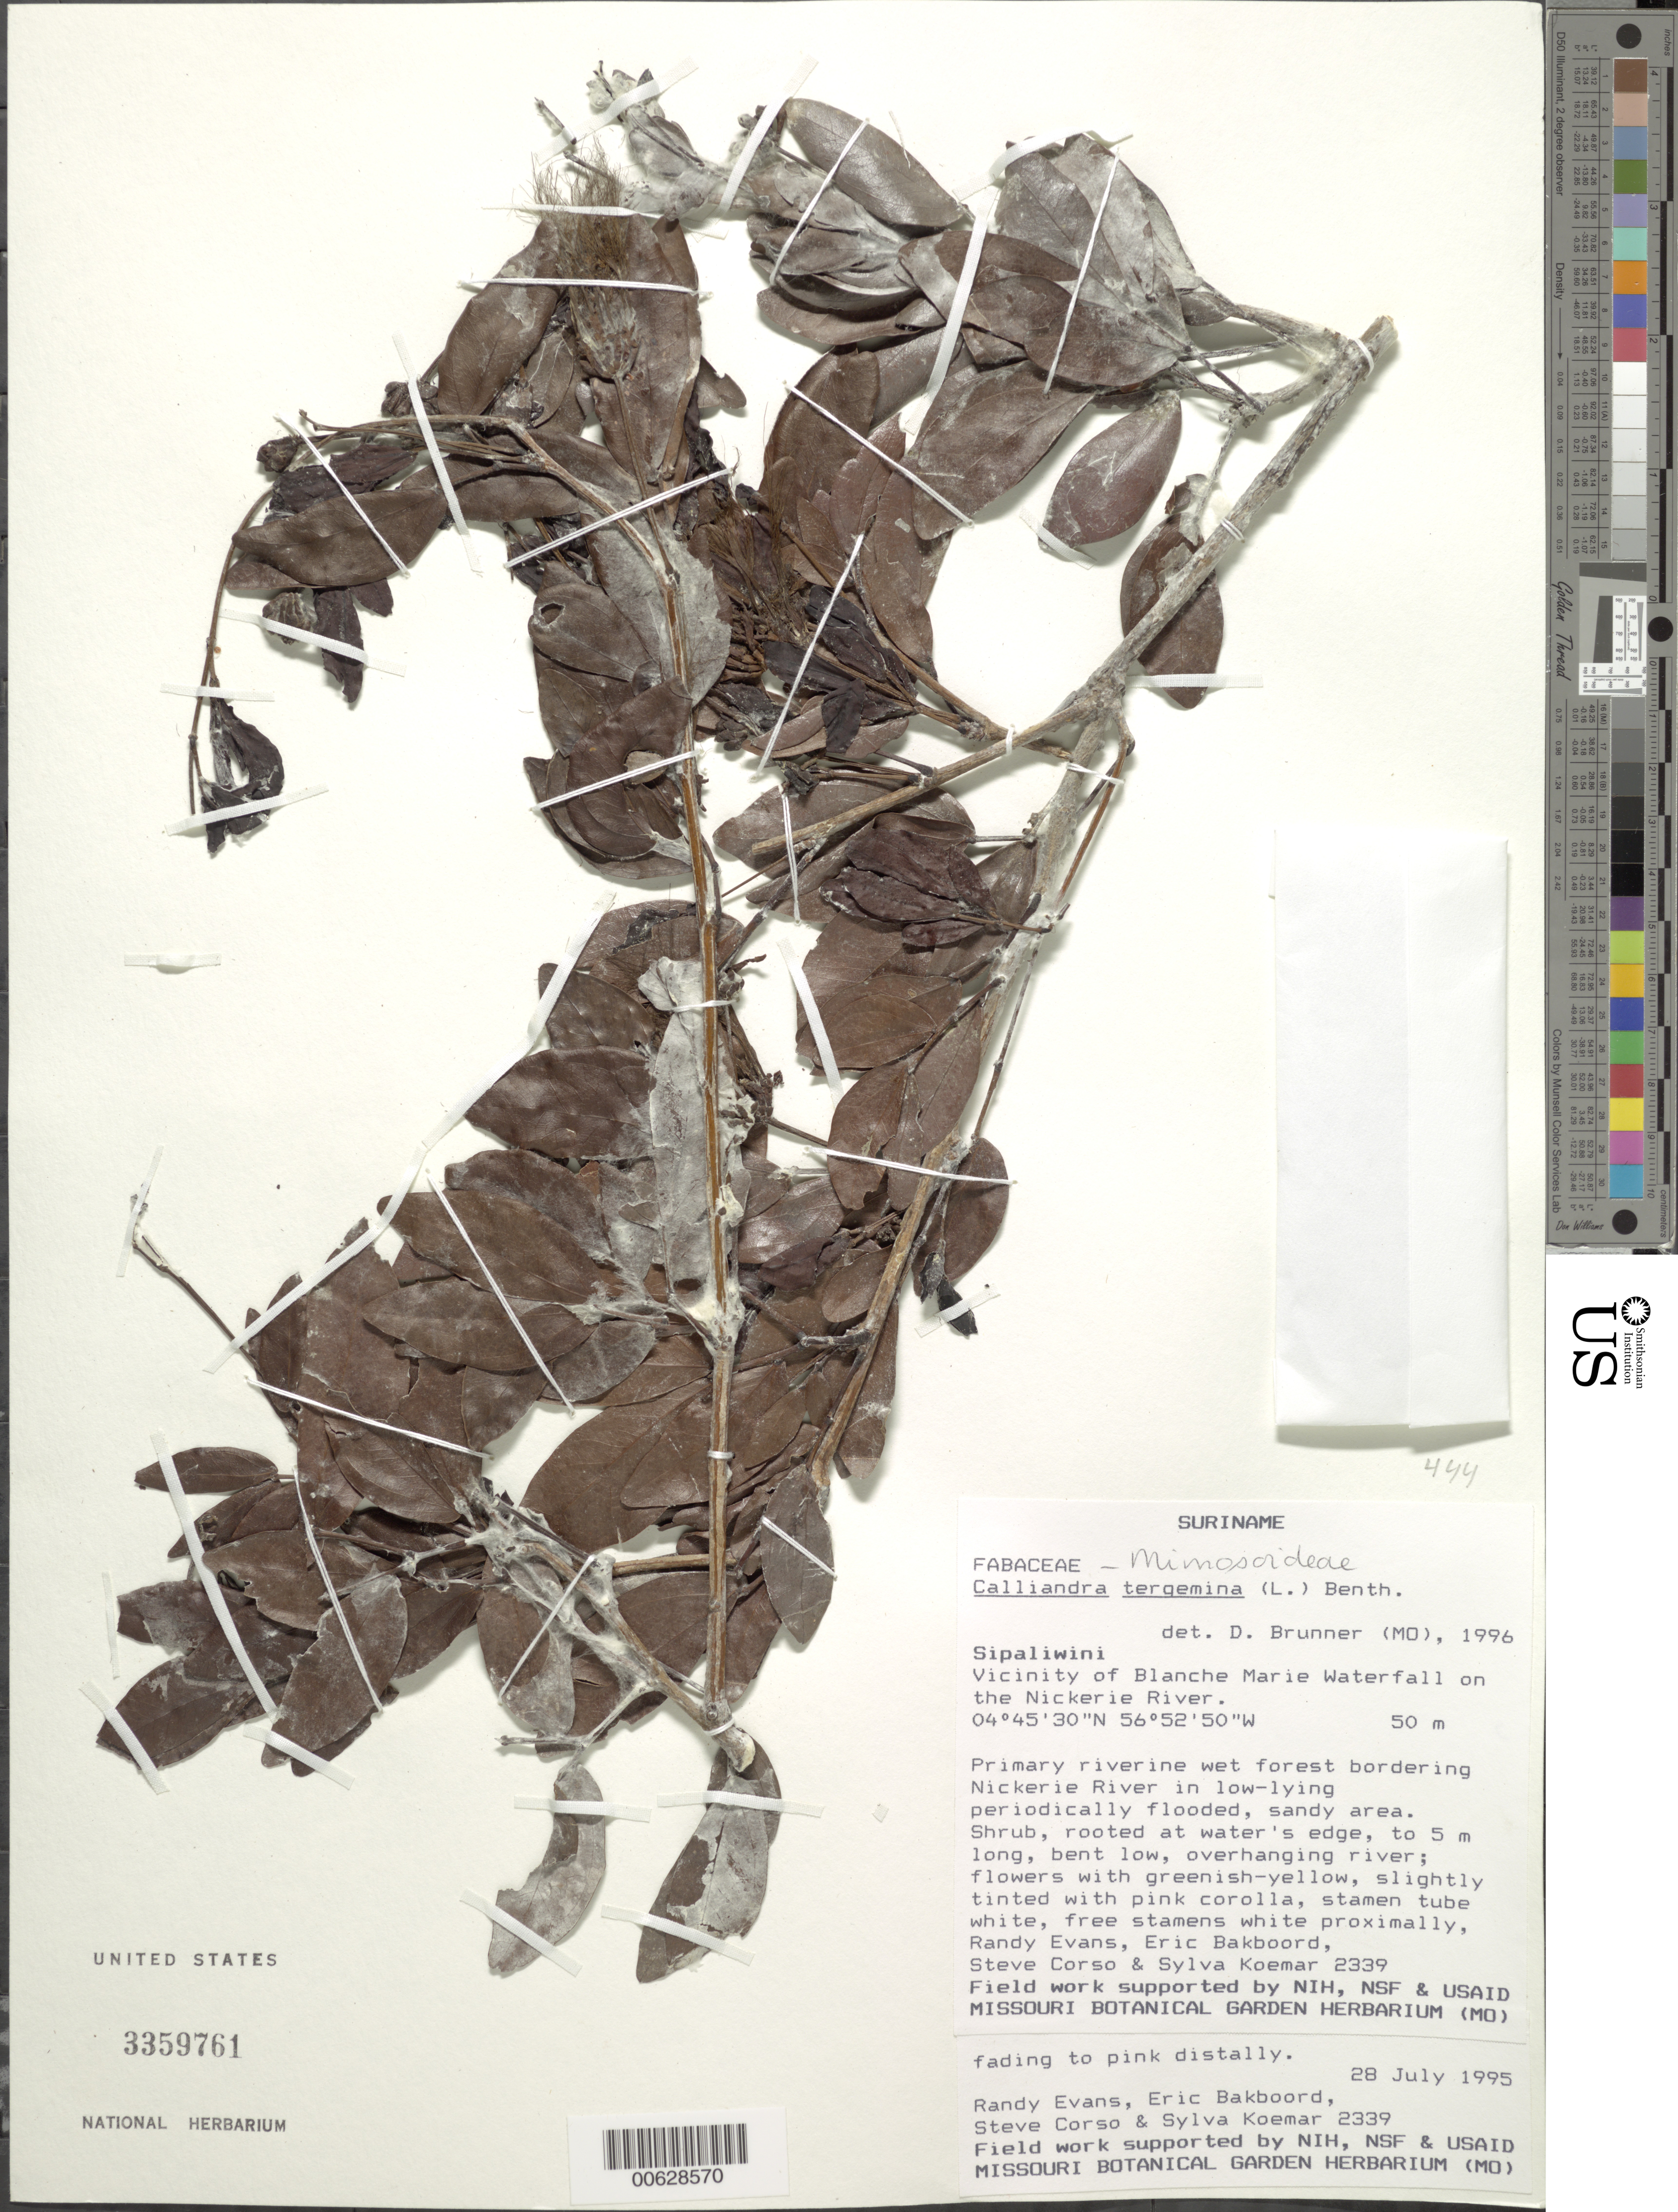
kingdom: Plantae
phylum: Tracheophyta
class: Magnoliopsida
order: Fabales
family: Fabaceae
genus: Calliandra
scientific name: Calliandra tergemina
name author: (L.) Benth.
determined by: Brunner, D.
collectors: R. Evans, E. Bakboord, S. Corso & S. Koemar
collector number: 2339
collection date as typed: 28-Jul-95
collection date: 1995-07-28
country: Suriname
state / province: Sipaliwini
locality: Blanche Marie Waterfall, vic., on Nickerie R.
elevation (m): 50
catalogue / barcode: US 3359761